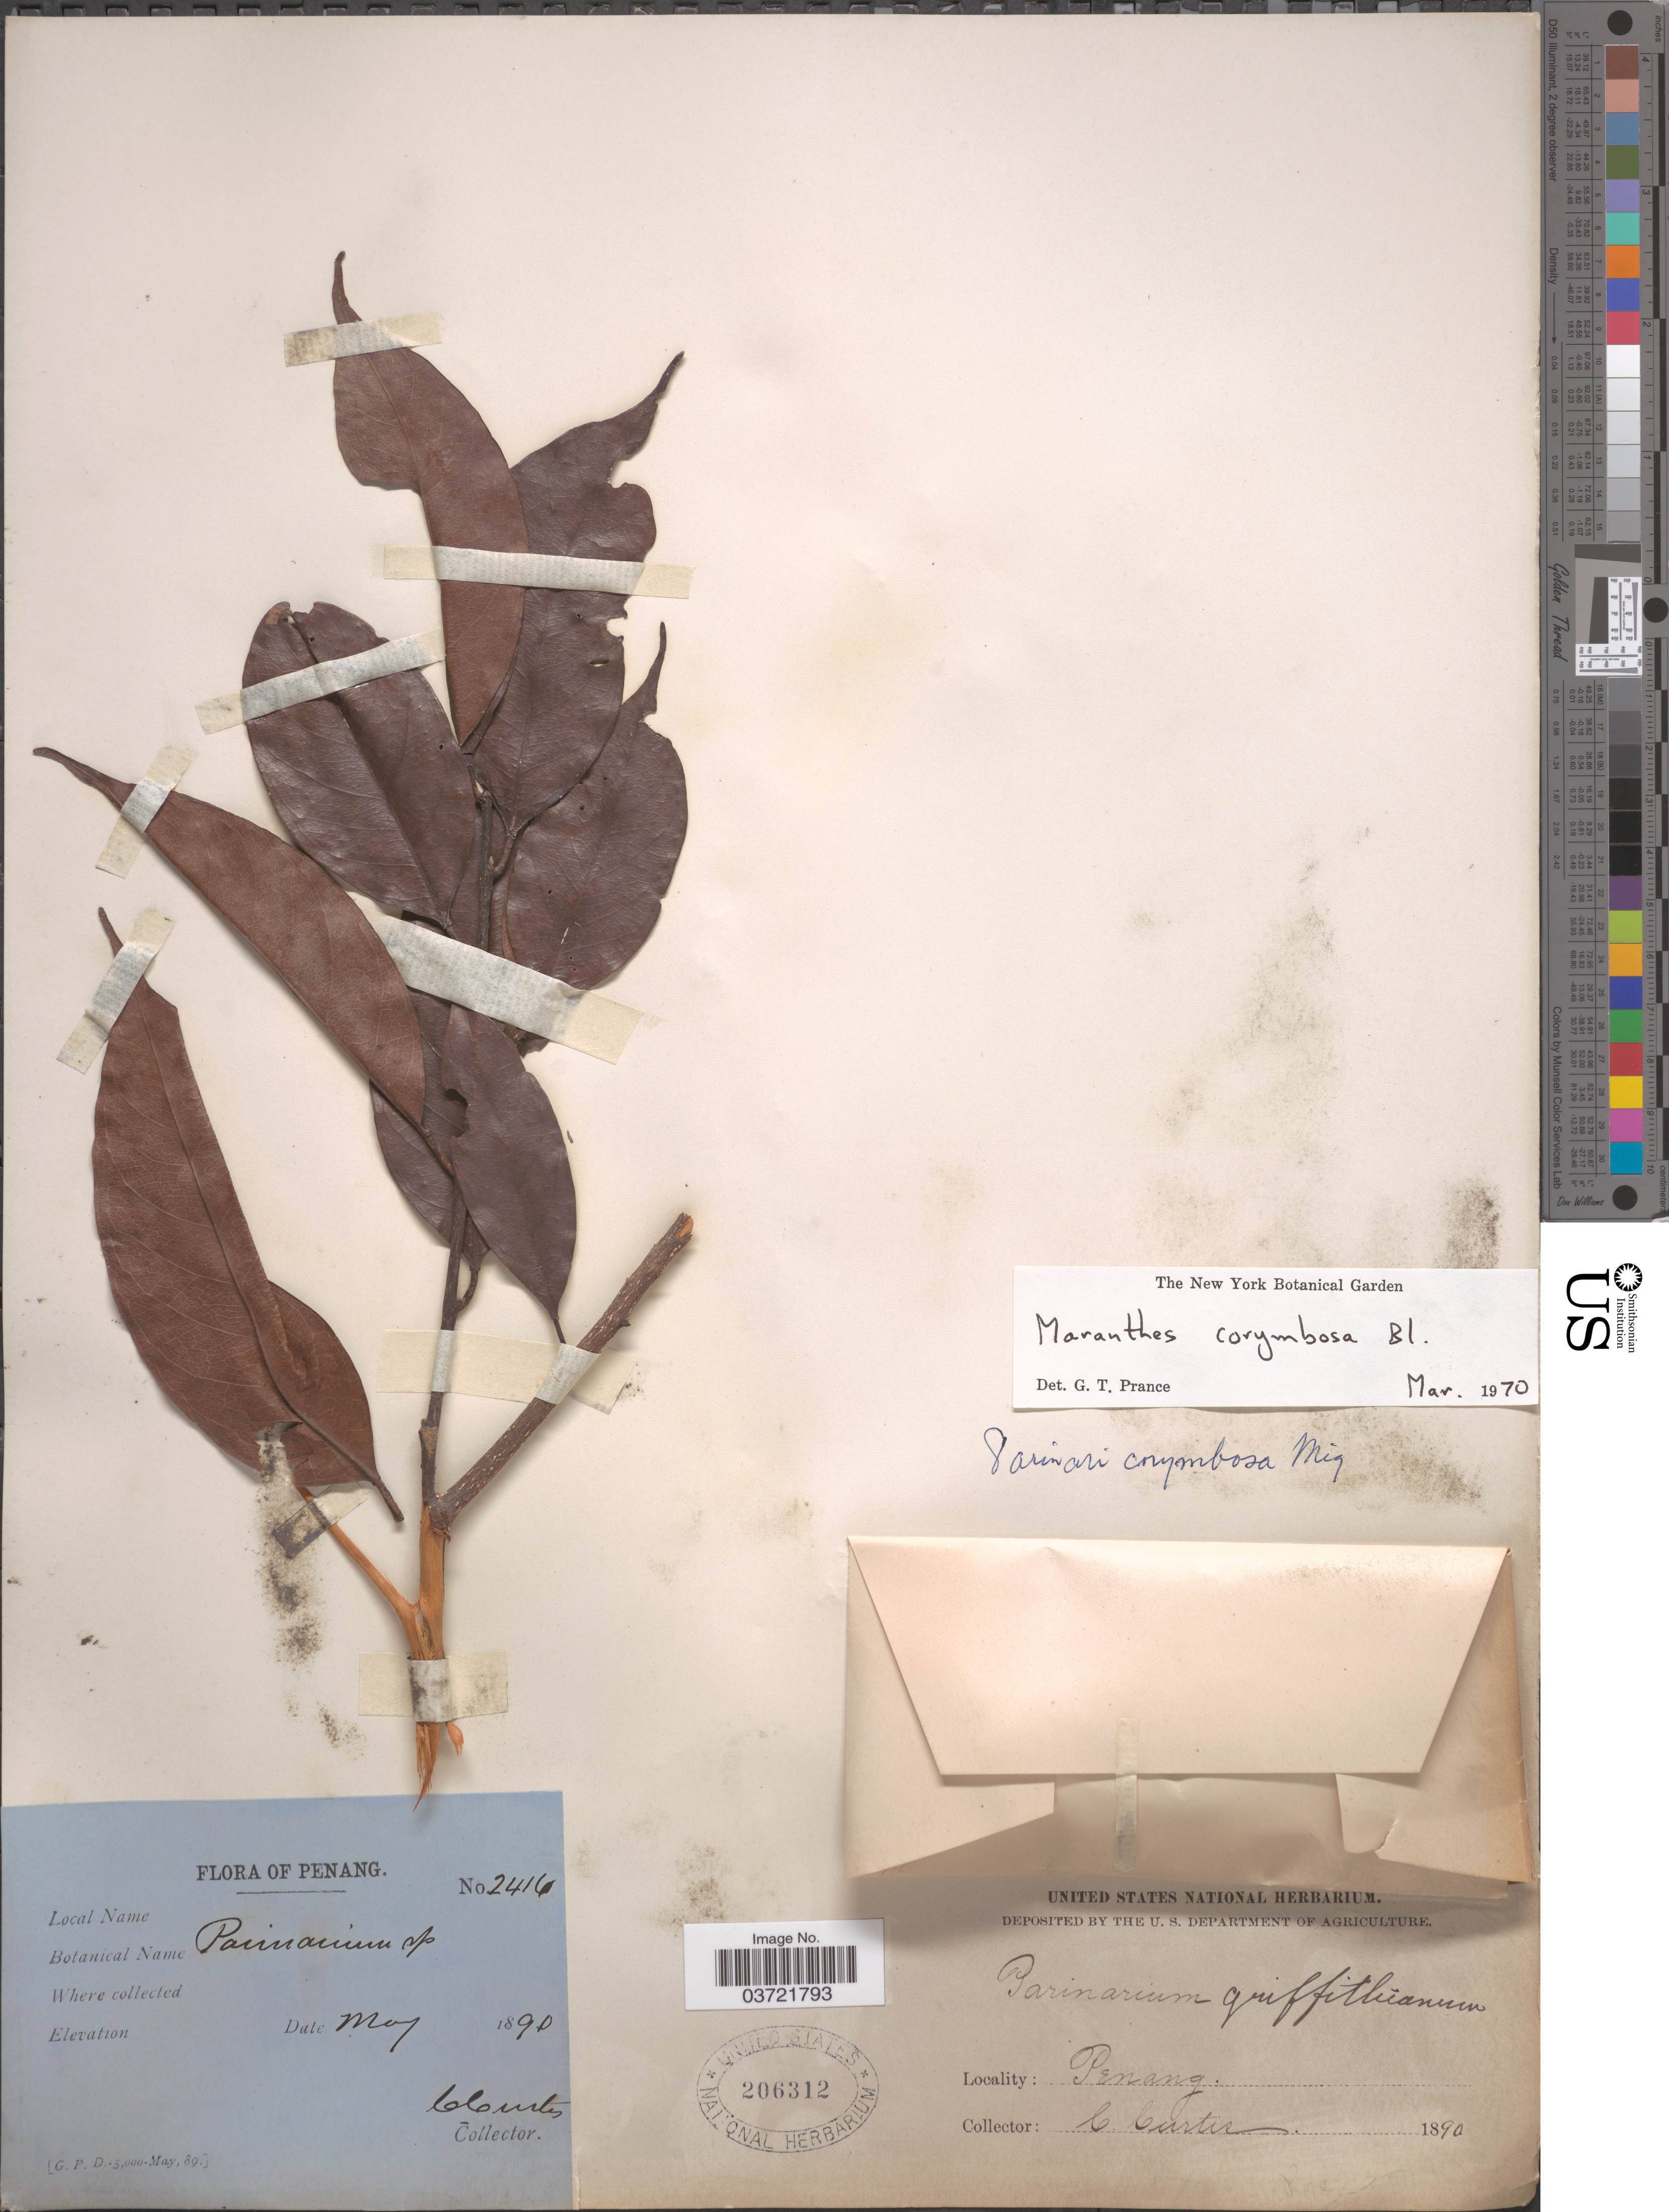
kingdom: Plantae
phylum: Tracheophyta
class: Magnoliopsida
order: Malpighiales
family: Chrysobalanaceae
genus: Maranthes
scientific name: Maranthes corymbosa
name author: Blume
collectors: C. Curtis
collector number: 2416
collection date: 1890-05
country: Malaysia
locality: Penang.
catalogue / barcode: US 206312